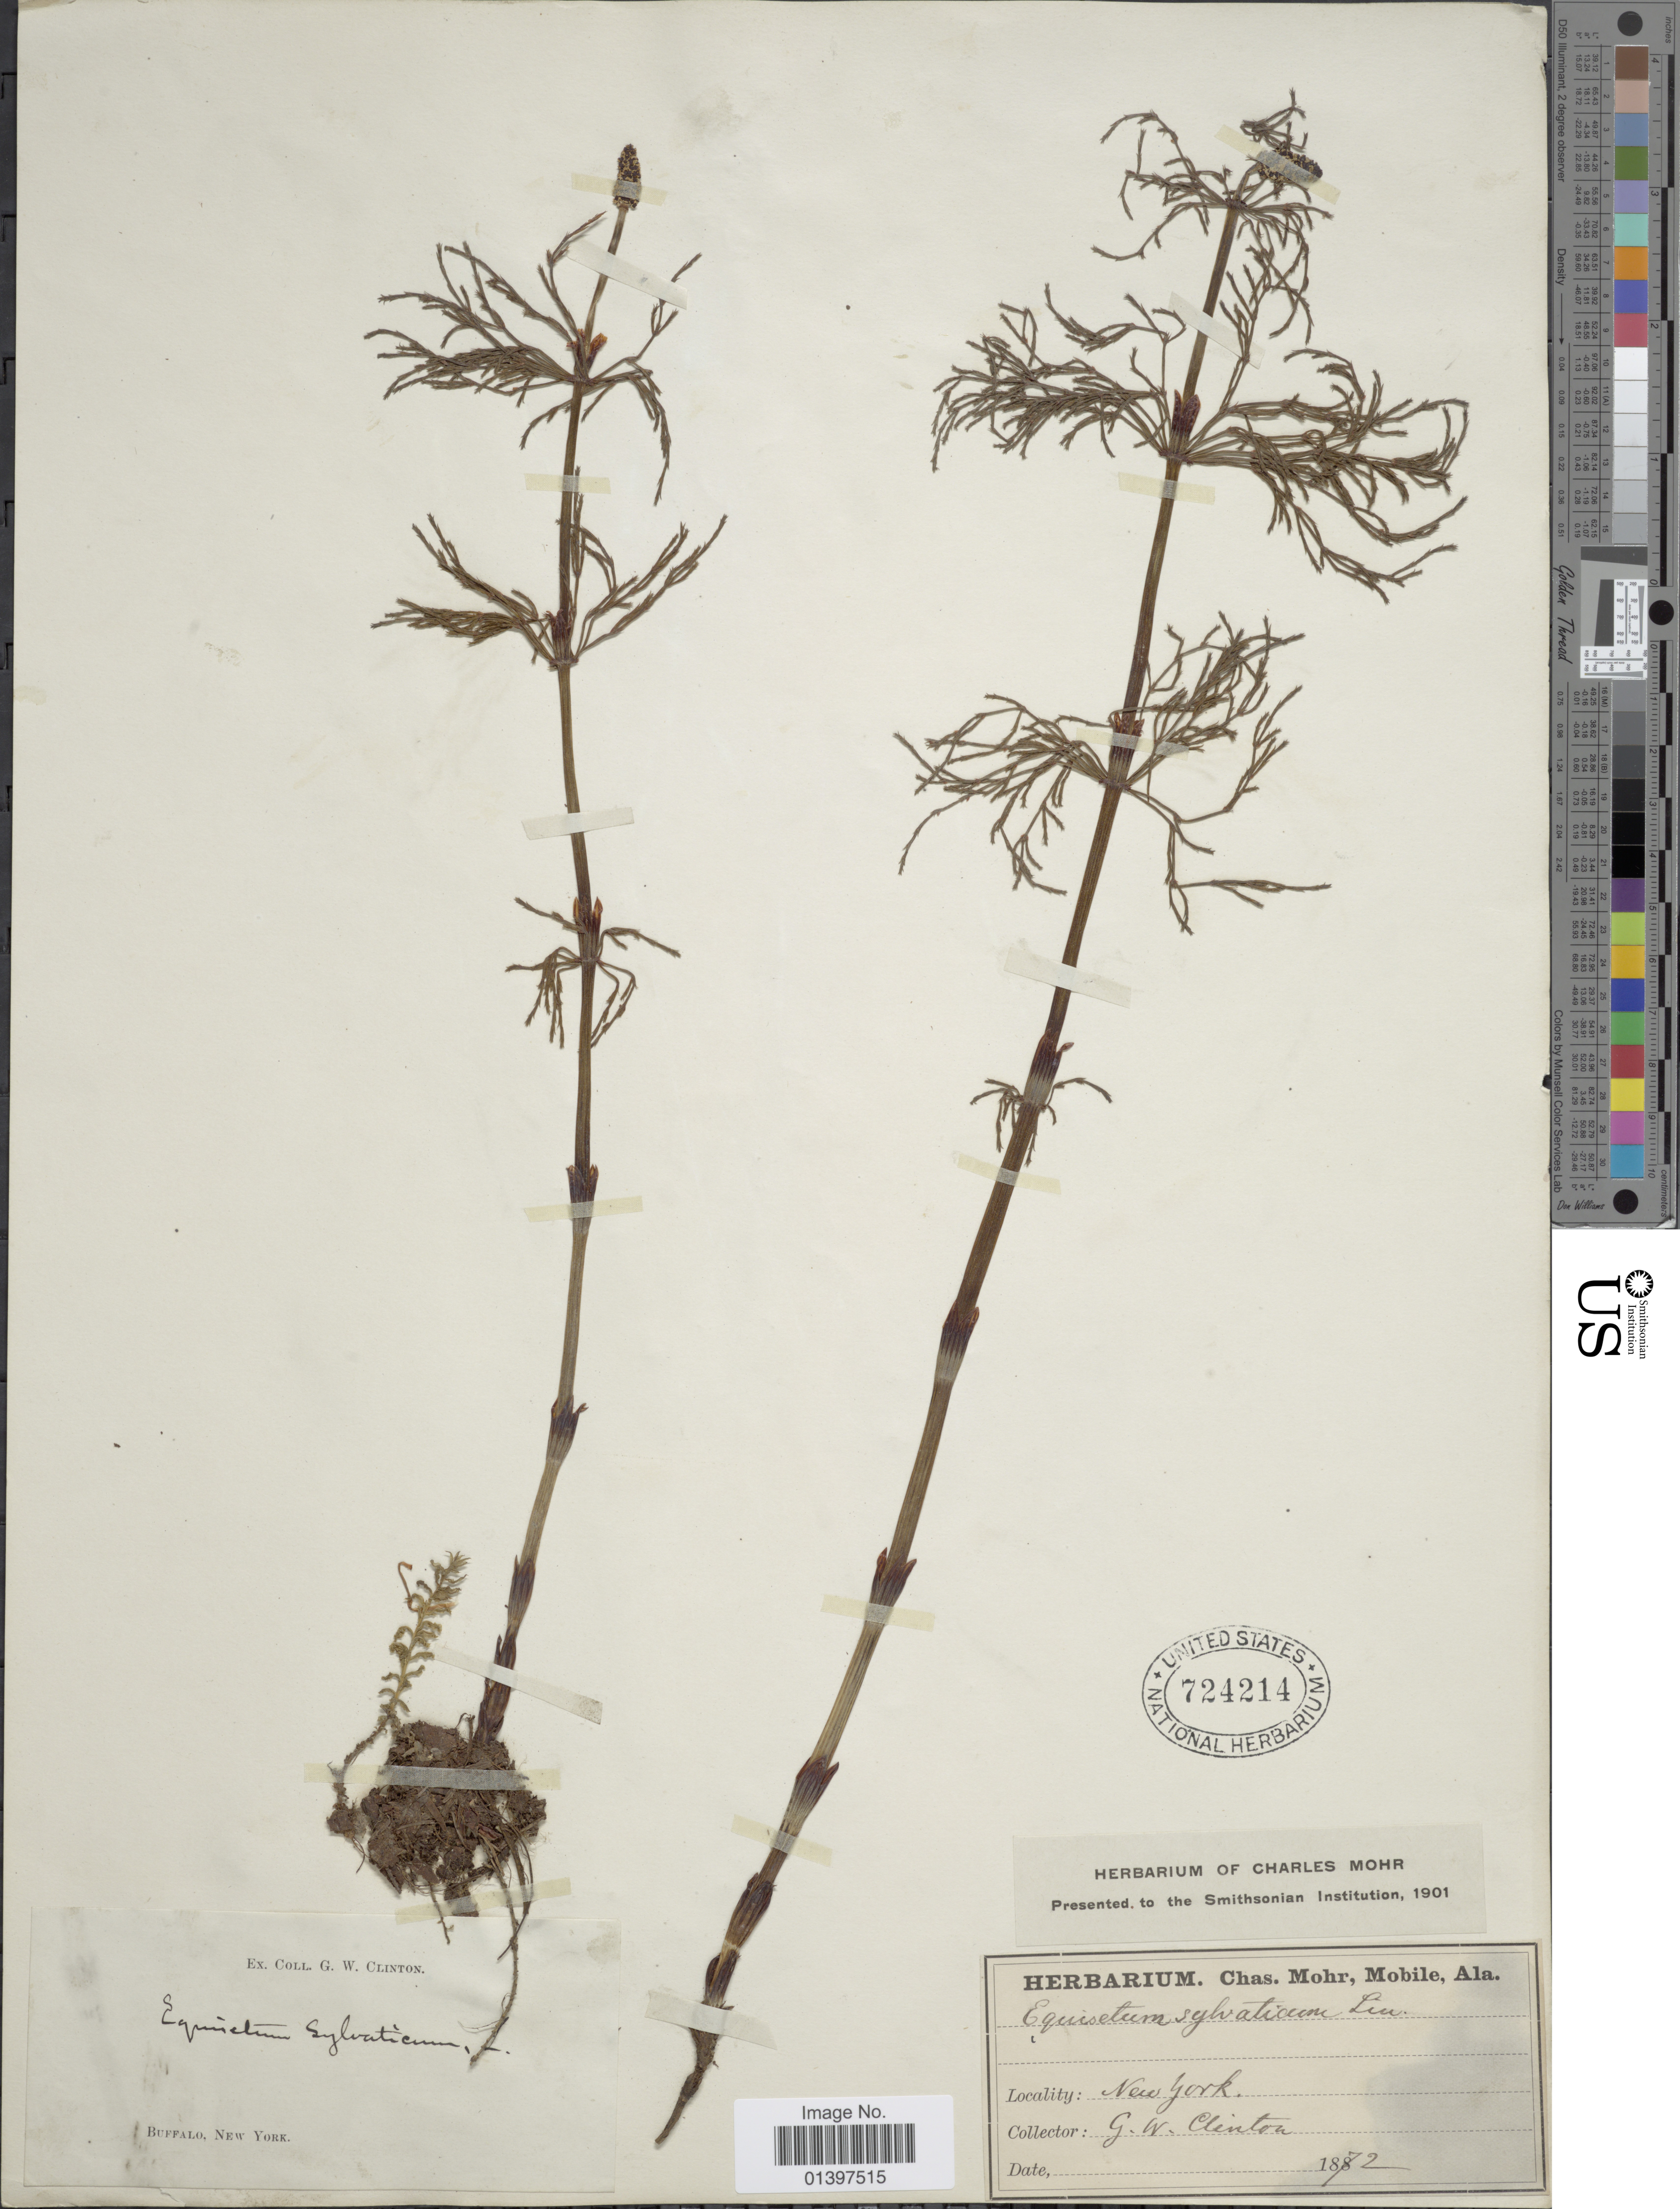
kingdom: Plantae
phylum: Tracheophyta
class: Polypodiopsida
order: Equisetales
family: Equisetaceae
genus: Equisetum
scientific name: Equisetum sylvaticum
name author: L.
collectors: G. W. Clinton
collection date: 1872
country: United States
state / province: New York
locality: Buffalo, New York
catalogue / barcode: US 724214